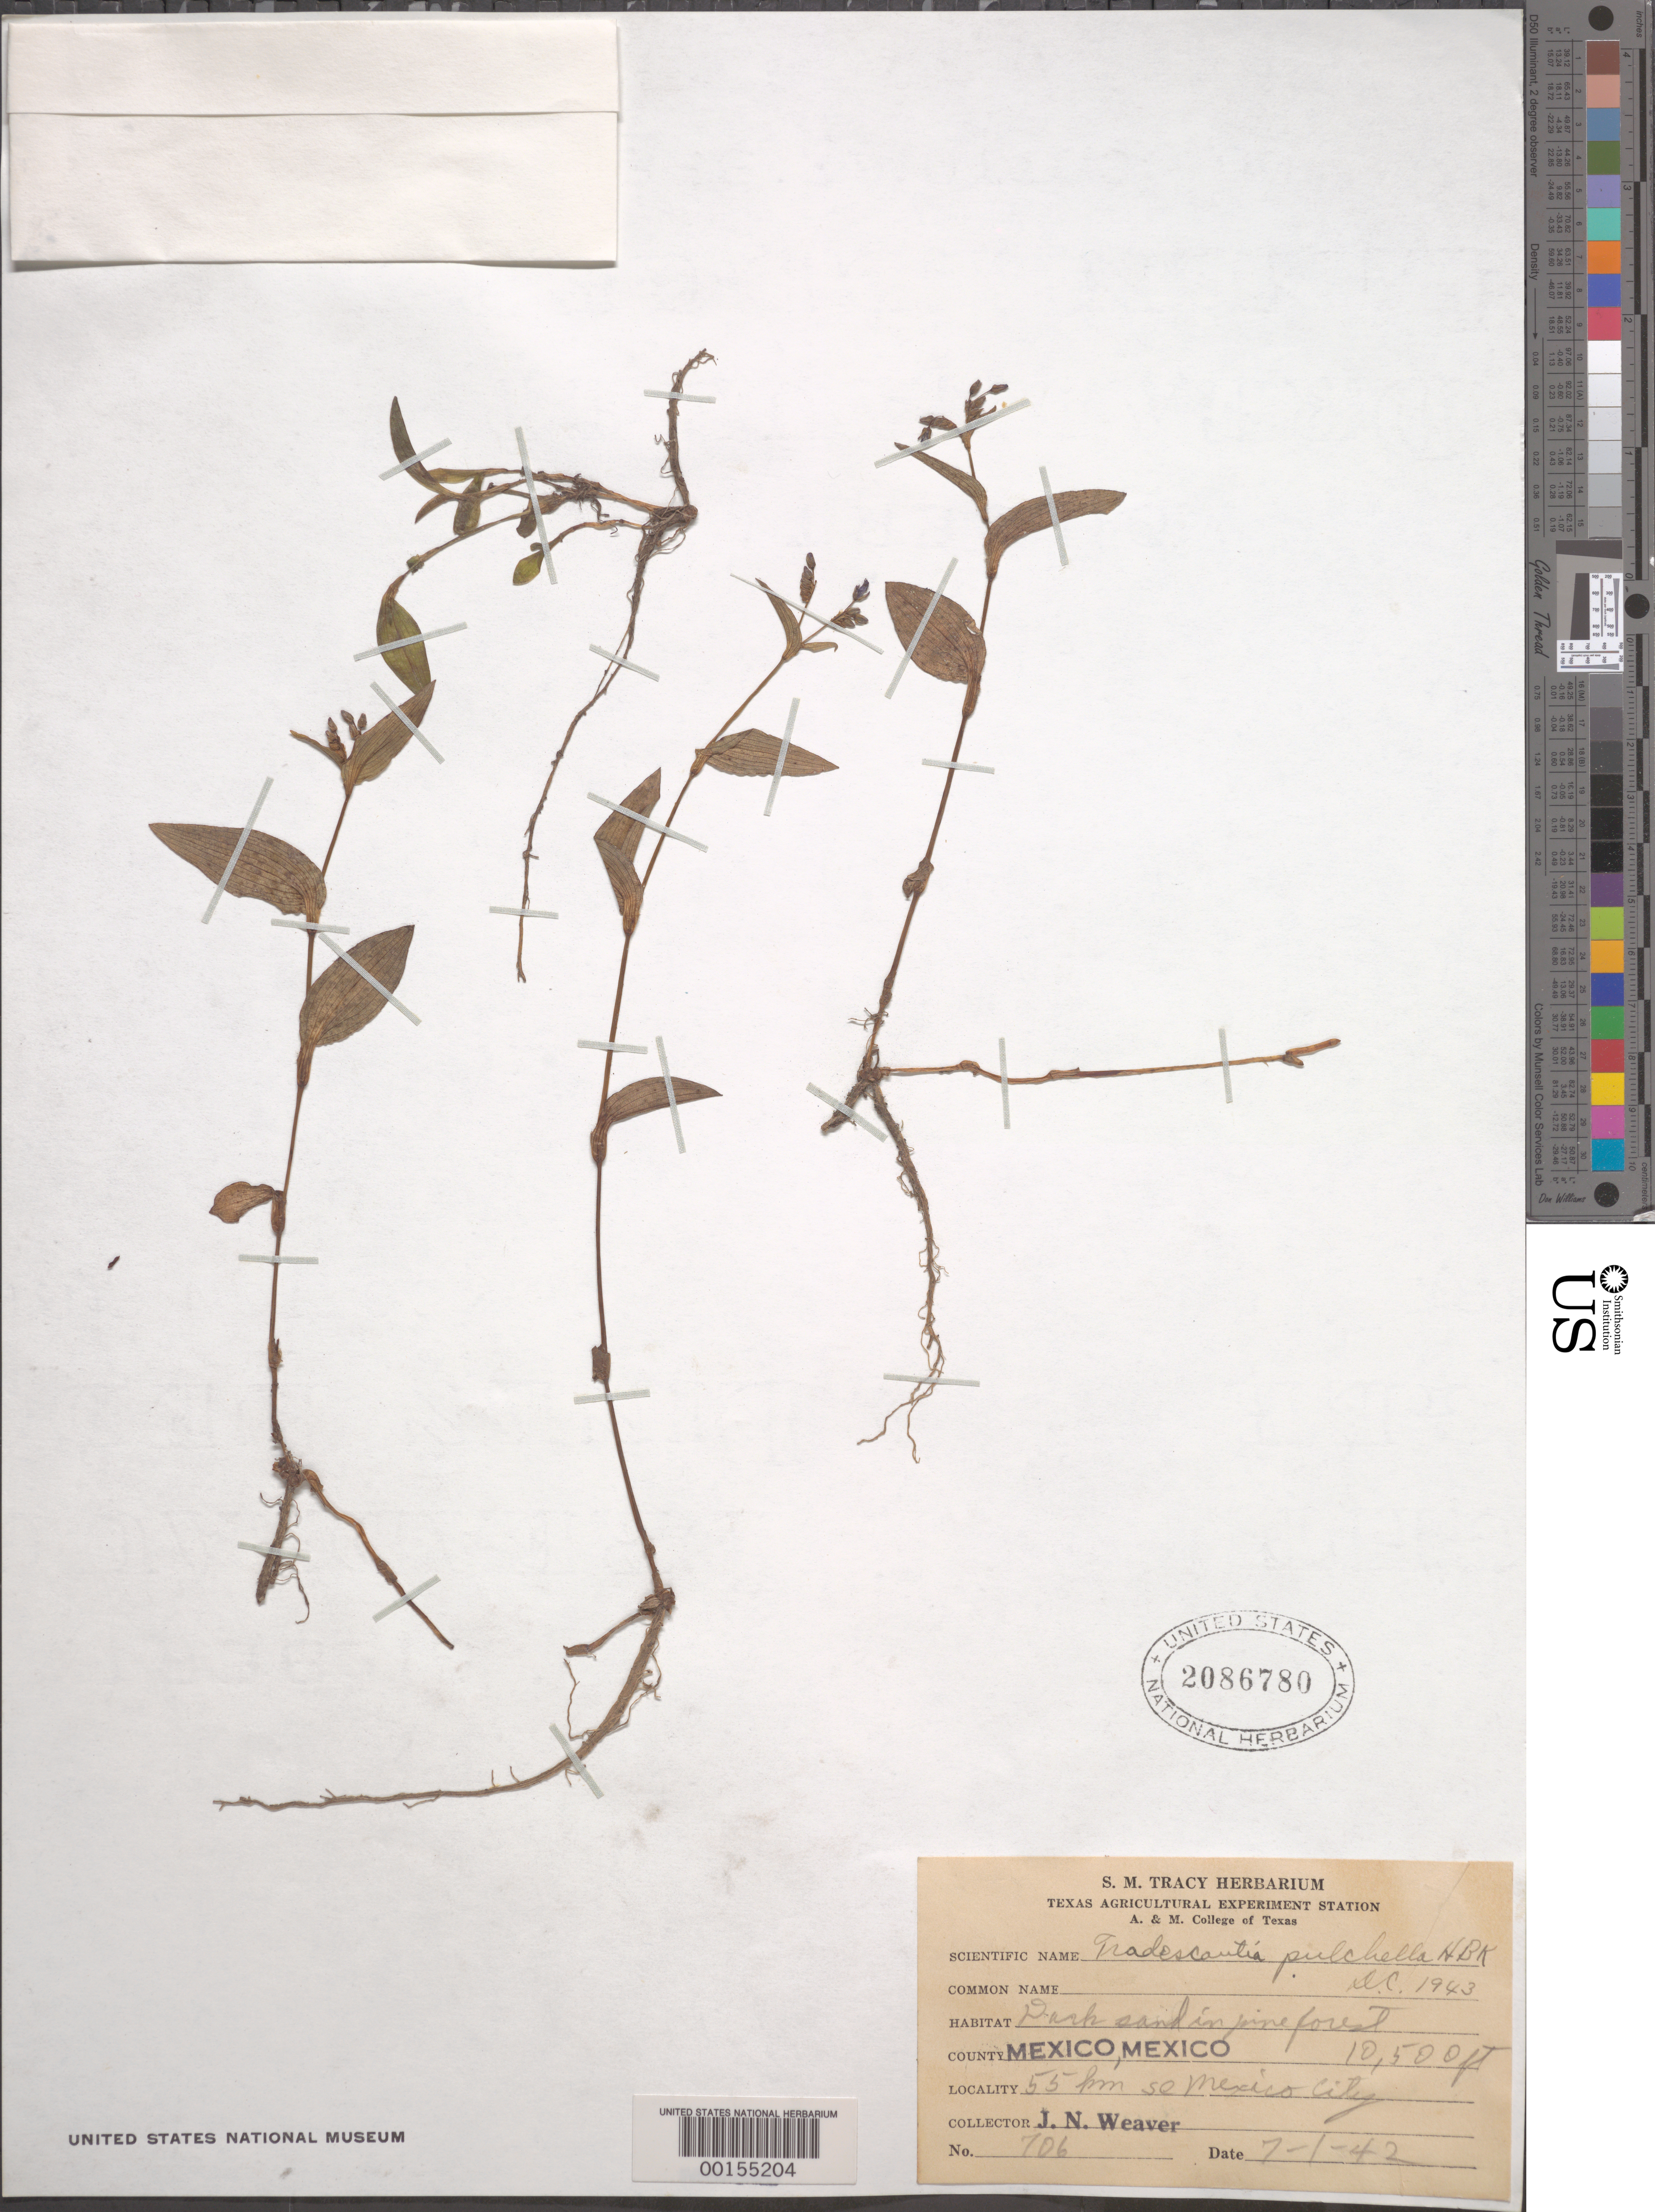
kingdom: Plantae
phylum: Tracheophyta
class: Liliopsida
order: Commelinales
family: Commelinaceae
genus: Gibasis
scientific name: Gibasis pulchella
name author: (Kunth) Raf.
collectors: J. N. Weaver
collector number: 706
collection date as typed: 01 Jul 1942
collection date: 1942-07-01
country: Mexico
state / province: México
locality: SE of Mexico City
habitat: Dark sand, pine forest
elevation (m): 3203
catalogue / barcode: US 2086780